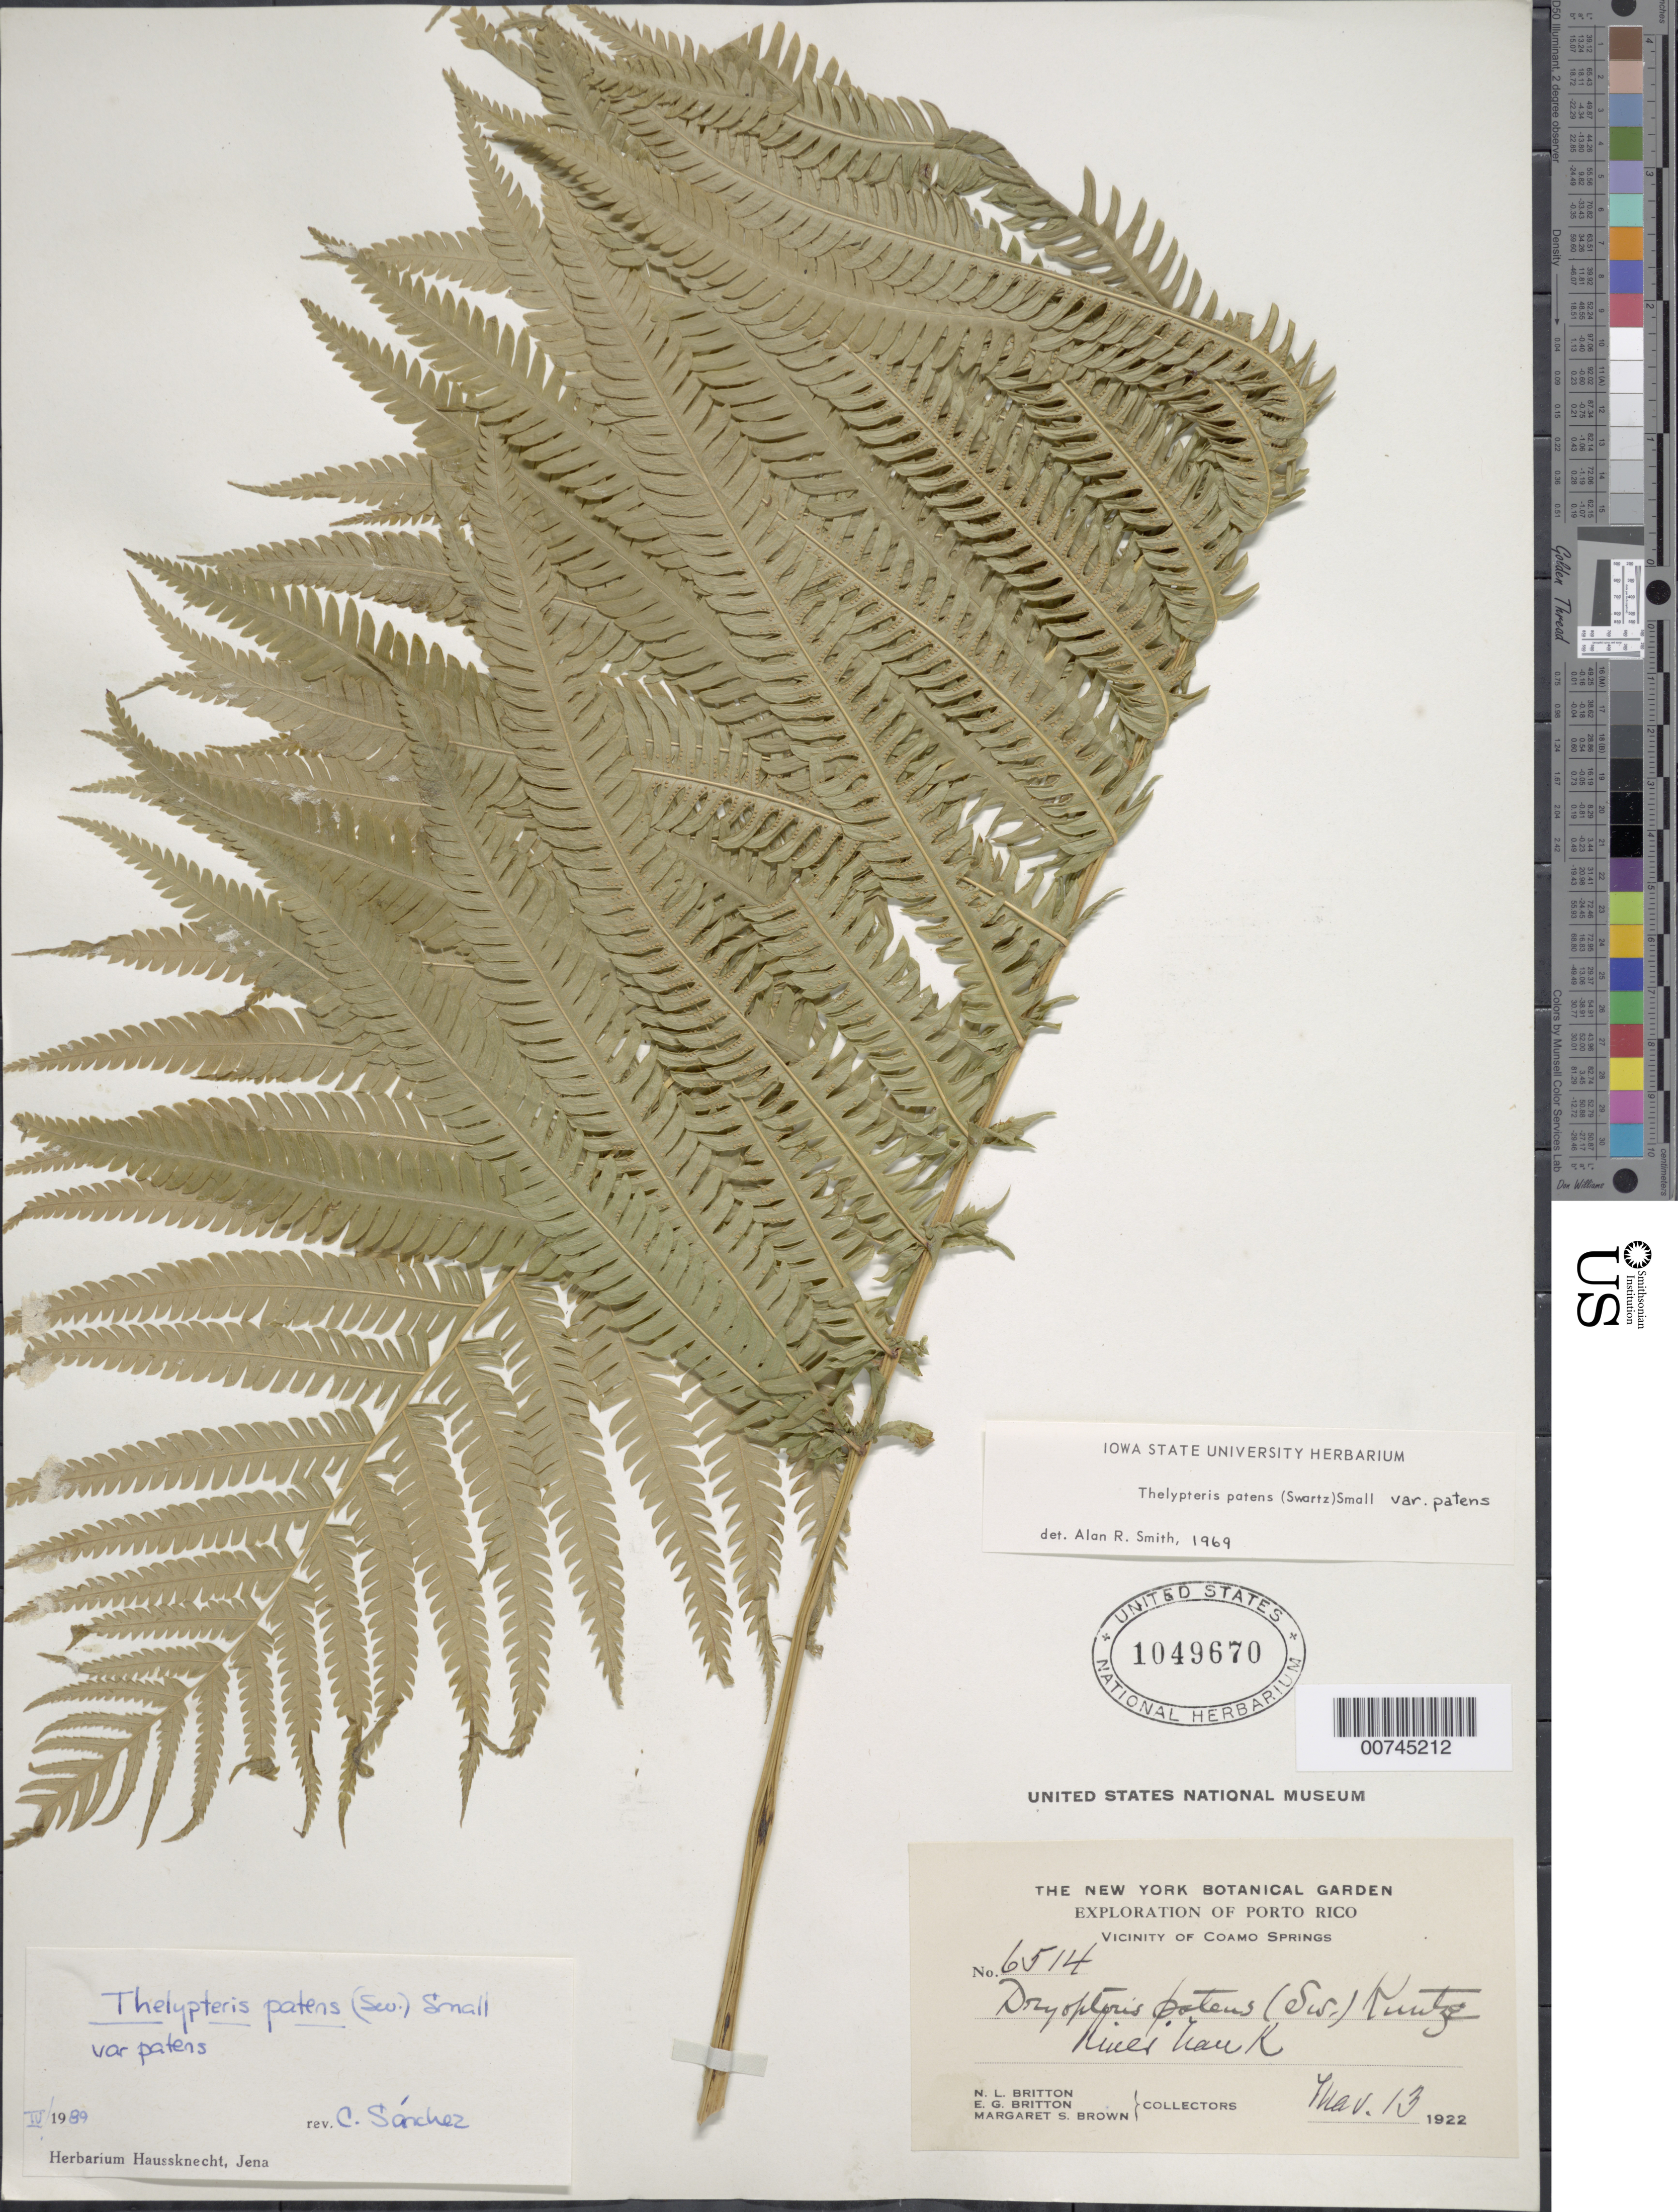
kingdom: Plantae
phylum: Tracheophyta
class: Polypodiopsida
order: Polypodiales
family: Thelypteridaceae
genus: Christella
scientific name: Christella patens var. patens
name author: (Sw.) Holttum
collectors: N. Britton, E. G. Britton & M. S. Brown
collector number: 6514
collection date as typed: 13 Mar 1922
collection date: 1922-03-13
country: Puerto Rico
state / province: Coamo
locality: Vicinity of Coamo Springs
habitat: River bank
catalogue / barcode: US 1049670